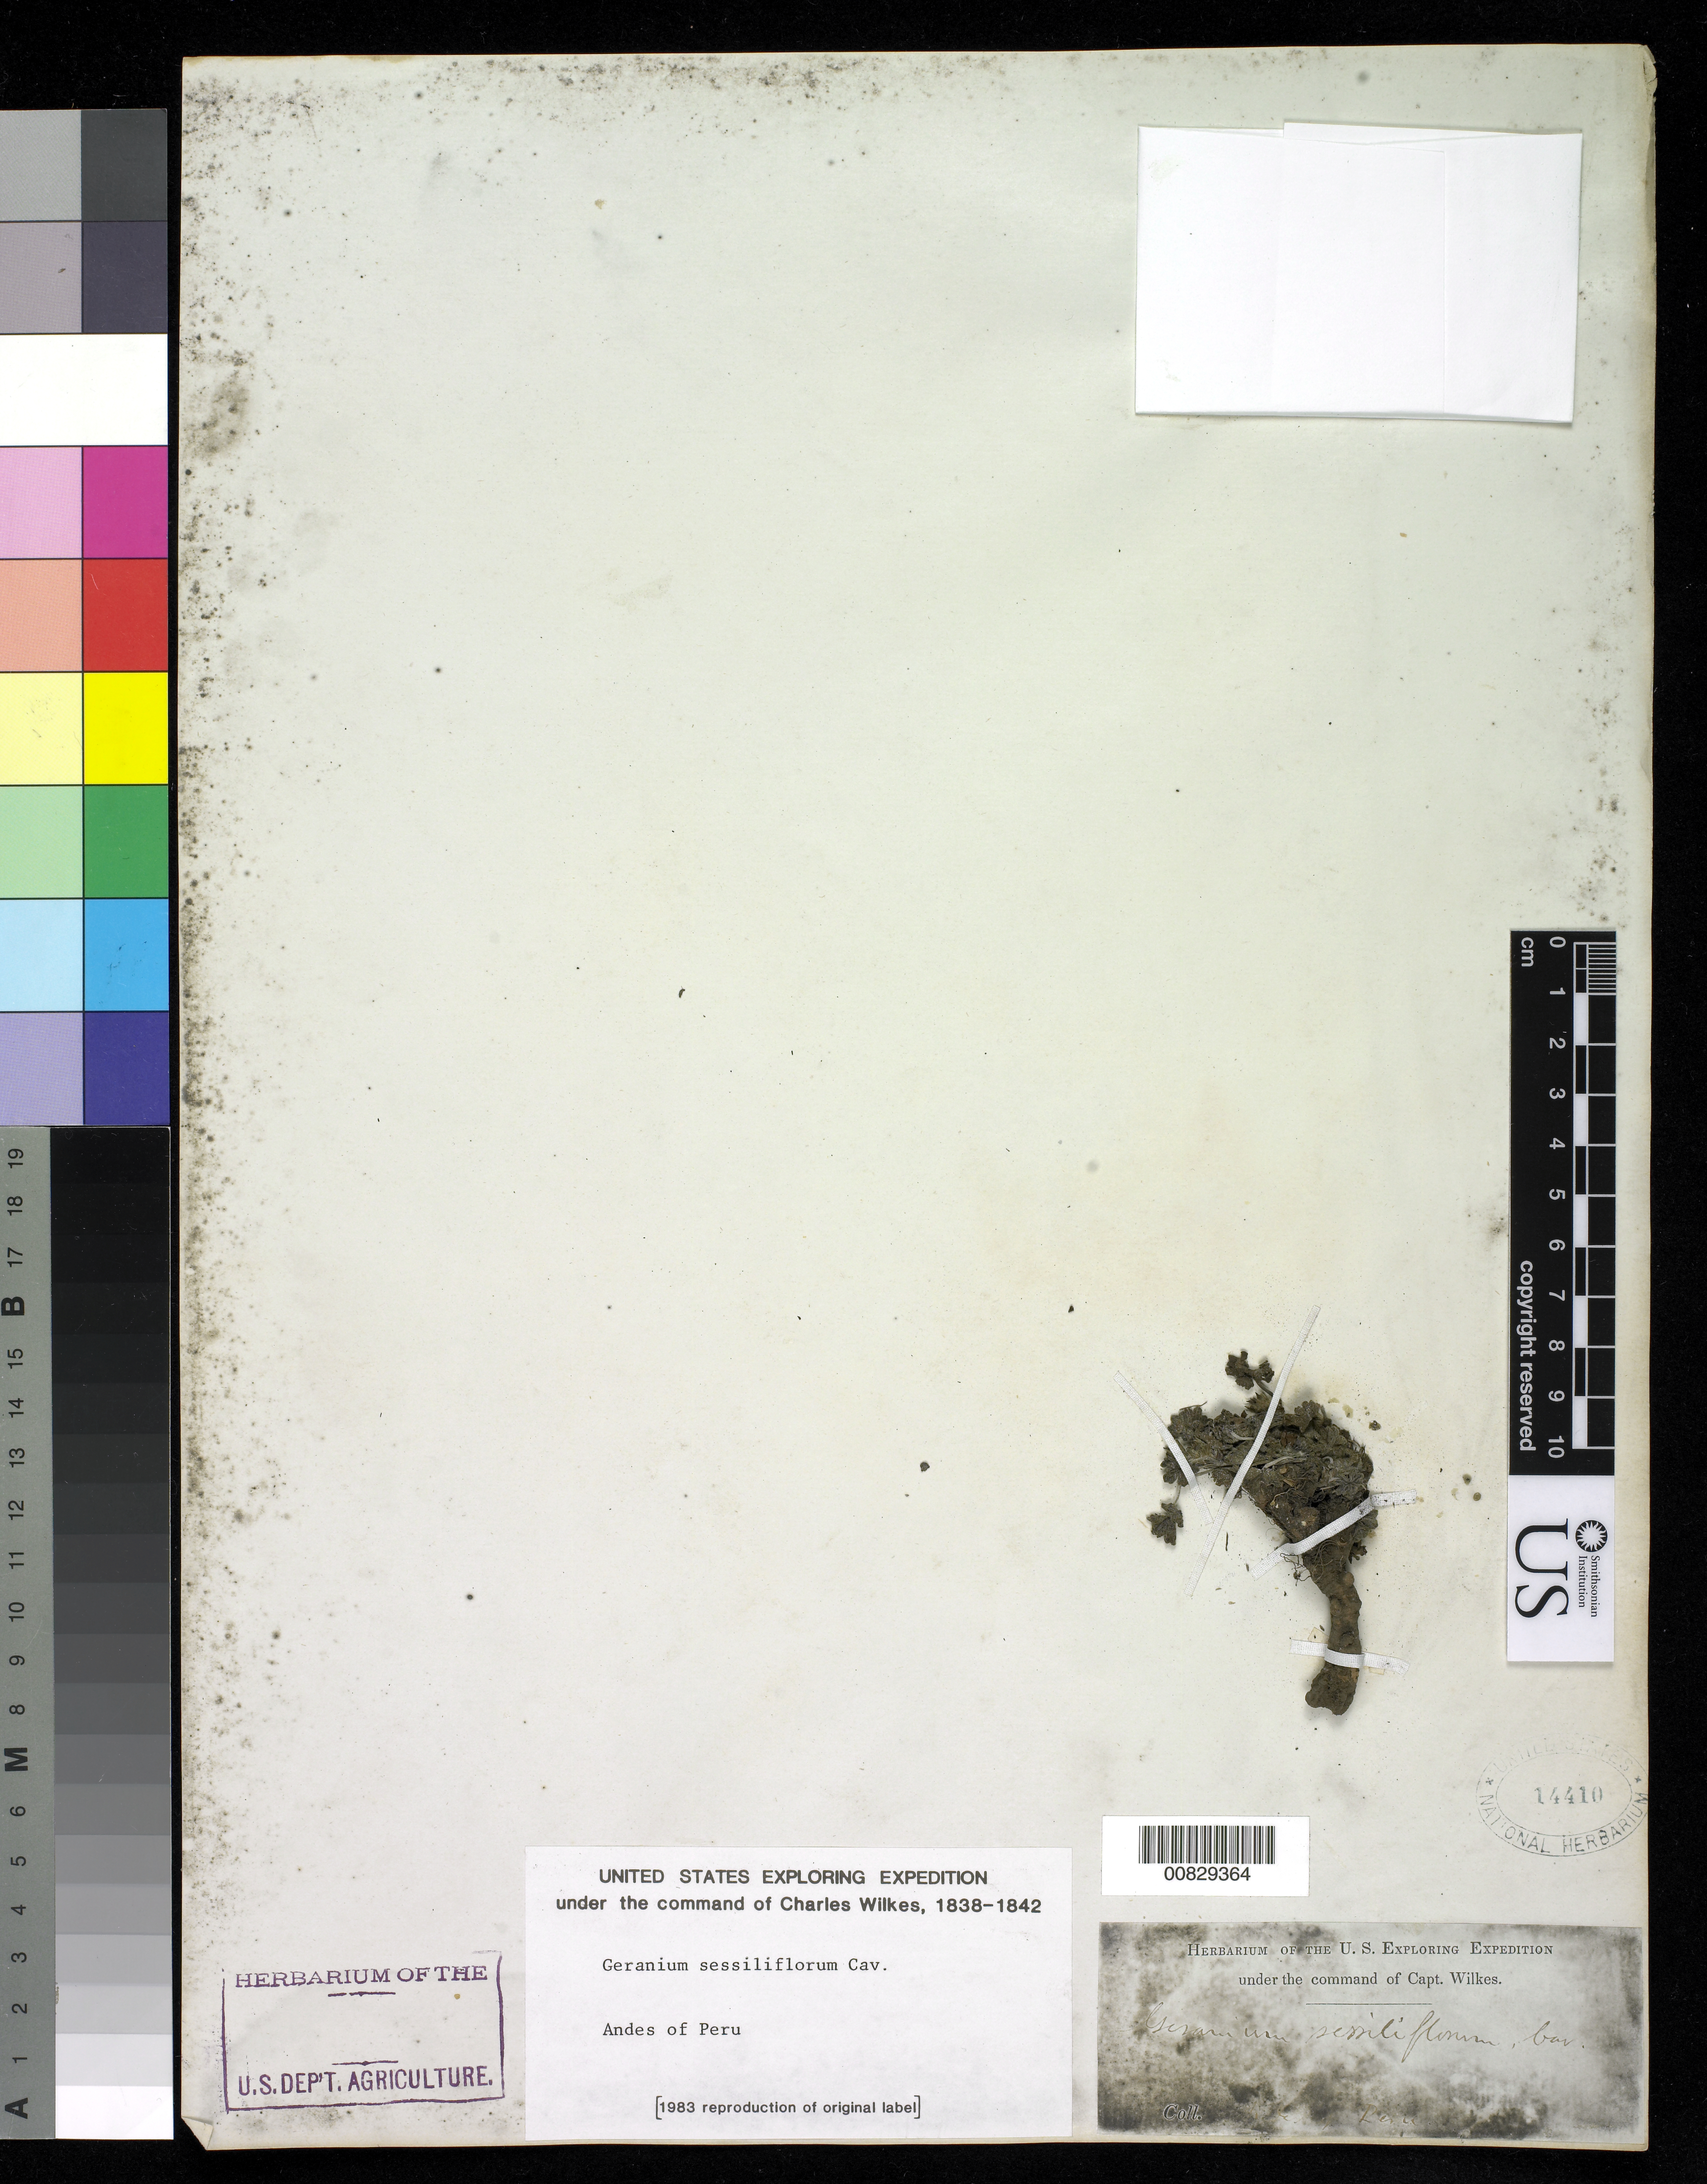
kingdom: Plantae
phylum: Tracheophyta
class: Magnoliopsida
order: Geraniales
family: Geraniaceae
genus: Geranium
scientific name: Geranium sessiliflorum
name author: Cav.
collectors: Wilkes Explor. Exped.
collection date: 1838/1842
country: Peru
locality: Andes of Peru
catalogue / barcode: US 14410